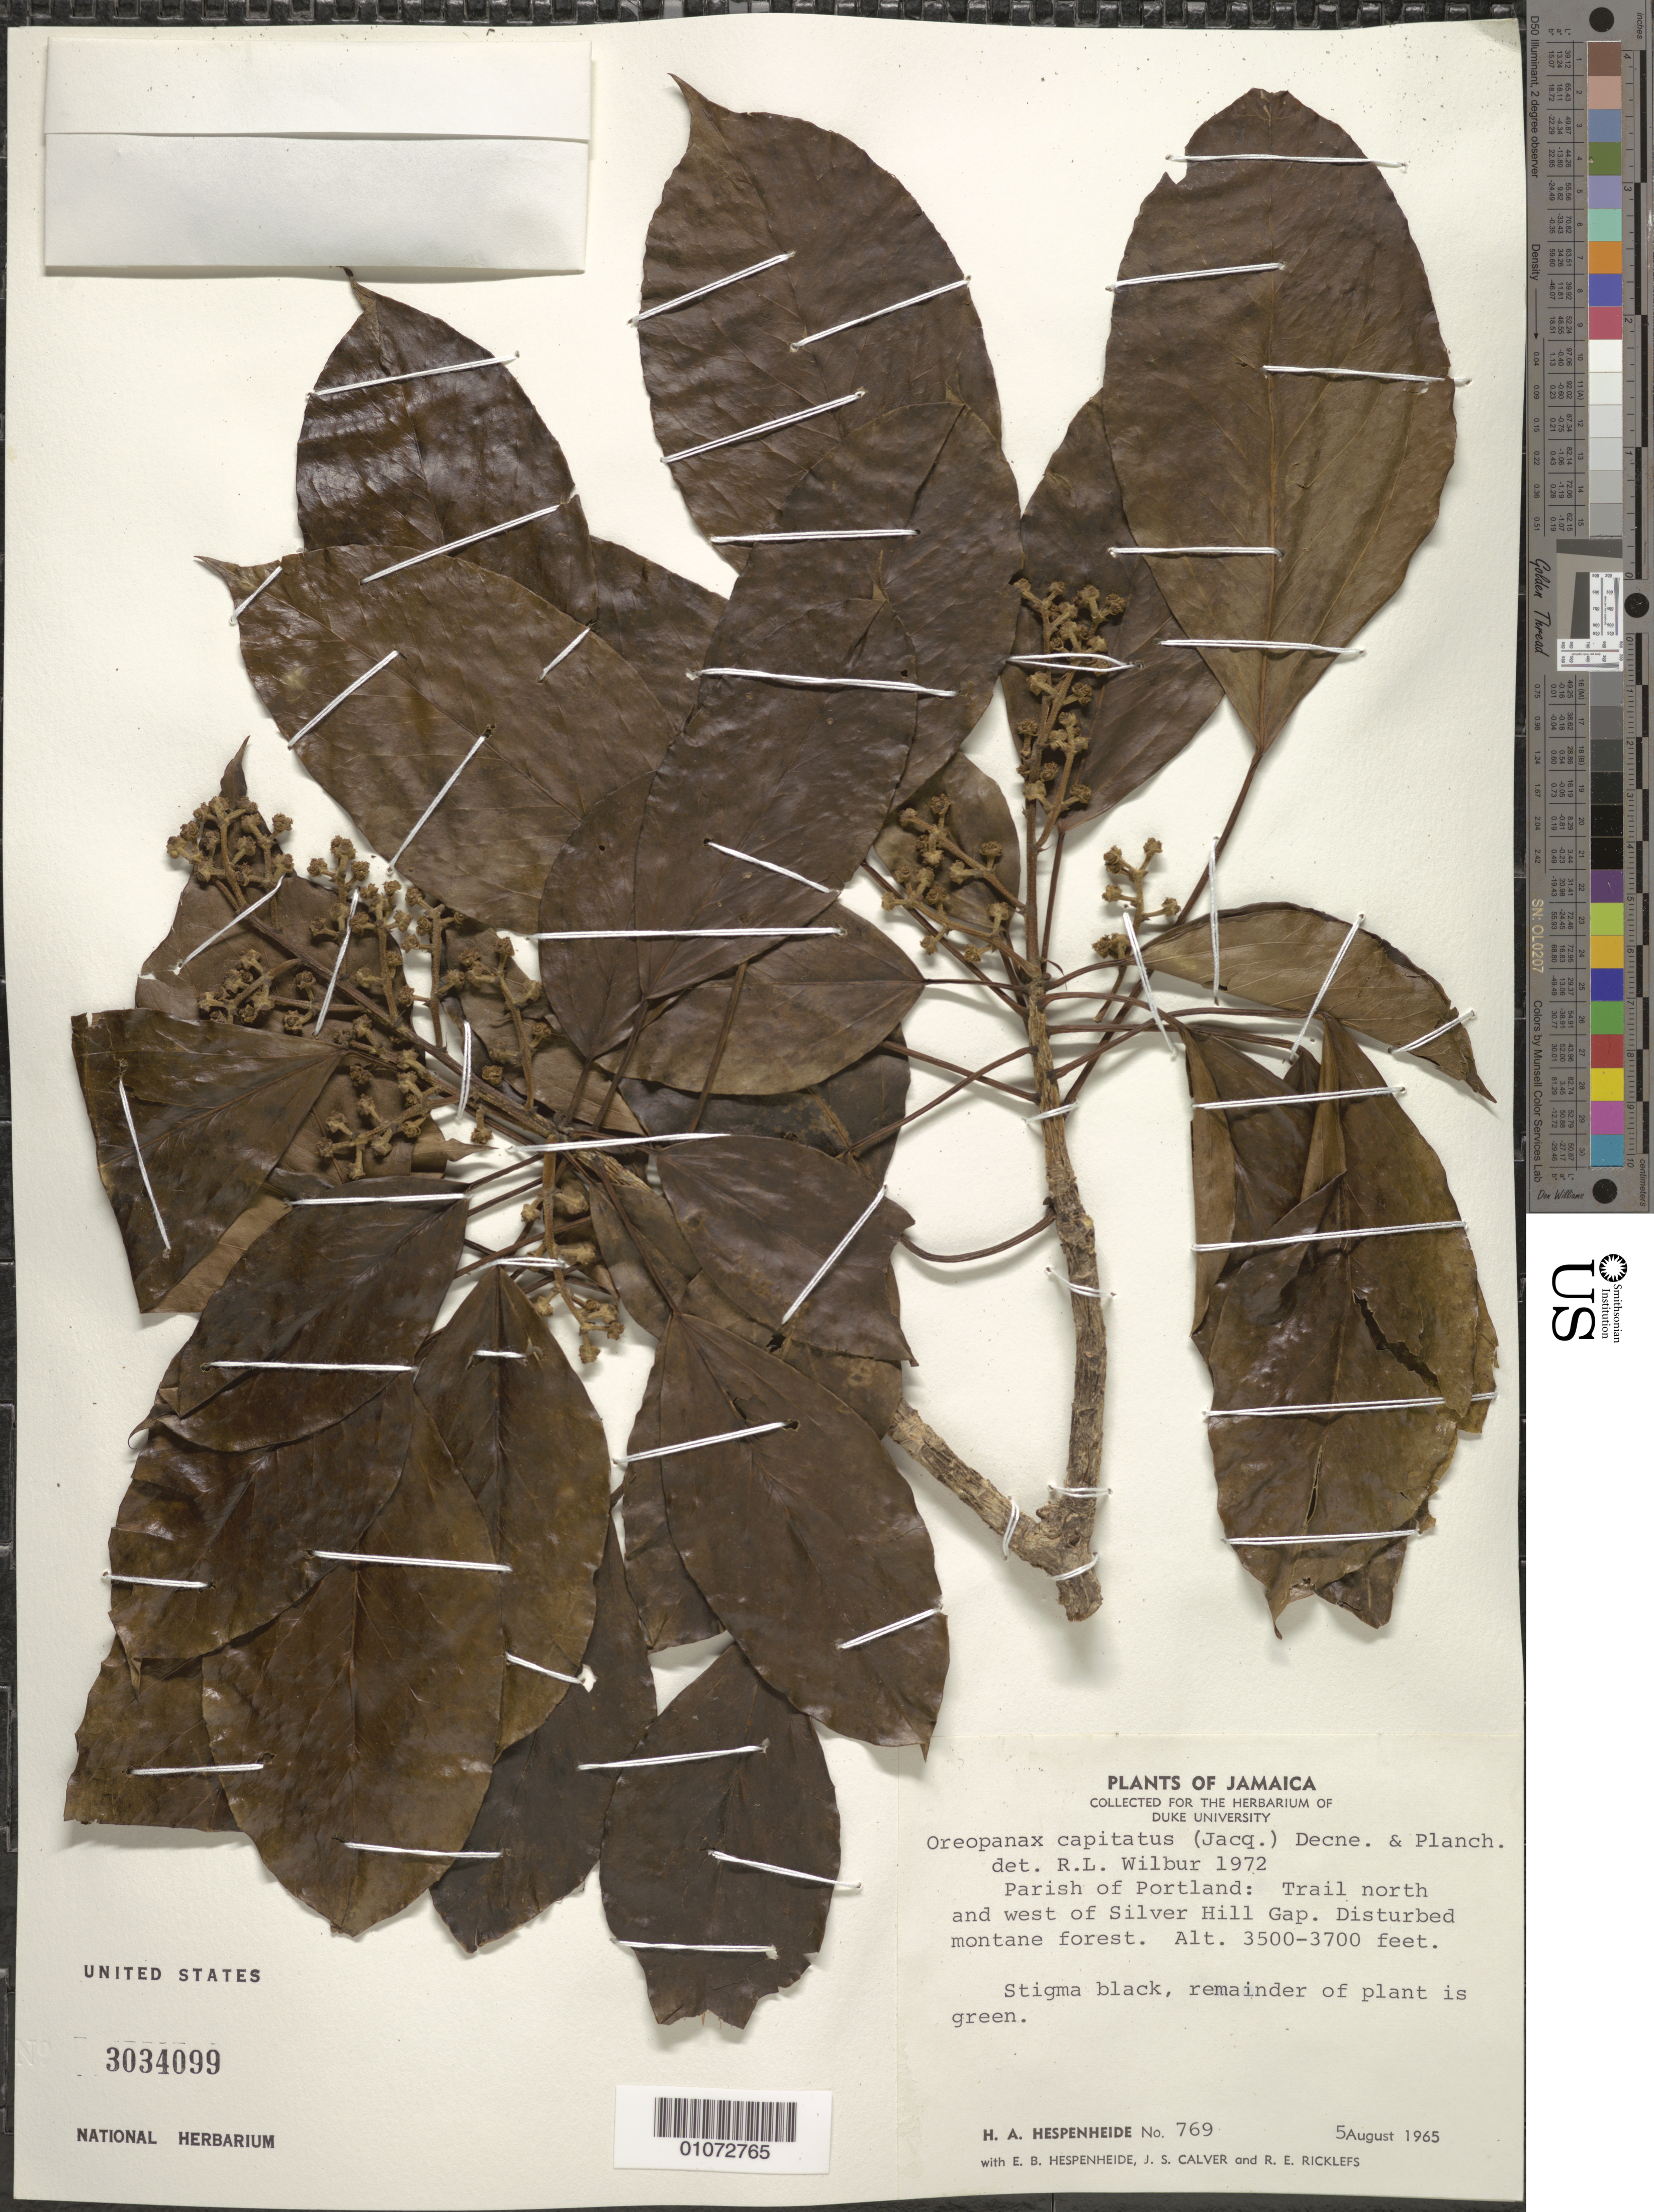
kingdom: Plantae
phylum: Tracheophyta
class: Magnoliopsida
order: Apiales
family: Araliaceae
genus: Oreopanax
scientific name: Oreopanax capitatus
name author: (Jacq.) Decne. & Planch.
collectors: H. A. Hespenheide, E. Hespenheide, J. Calver & R. Ricklefs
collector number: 769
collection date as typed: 05 Aug 1965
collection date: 1965-08-05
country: Jamaica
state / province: Portland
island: Jamaica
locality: Trail north and west of Silver Hill Gap. Disturbed montane forest.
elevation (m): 1067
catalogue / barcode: US 3034099